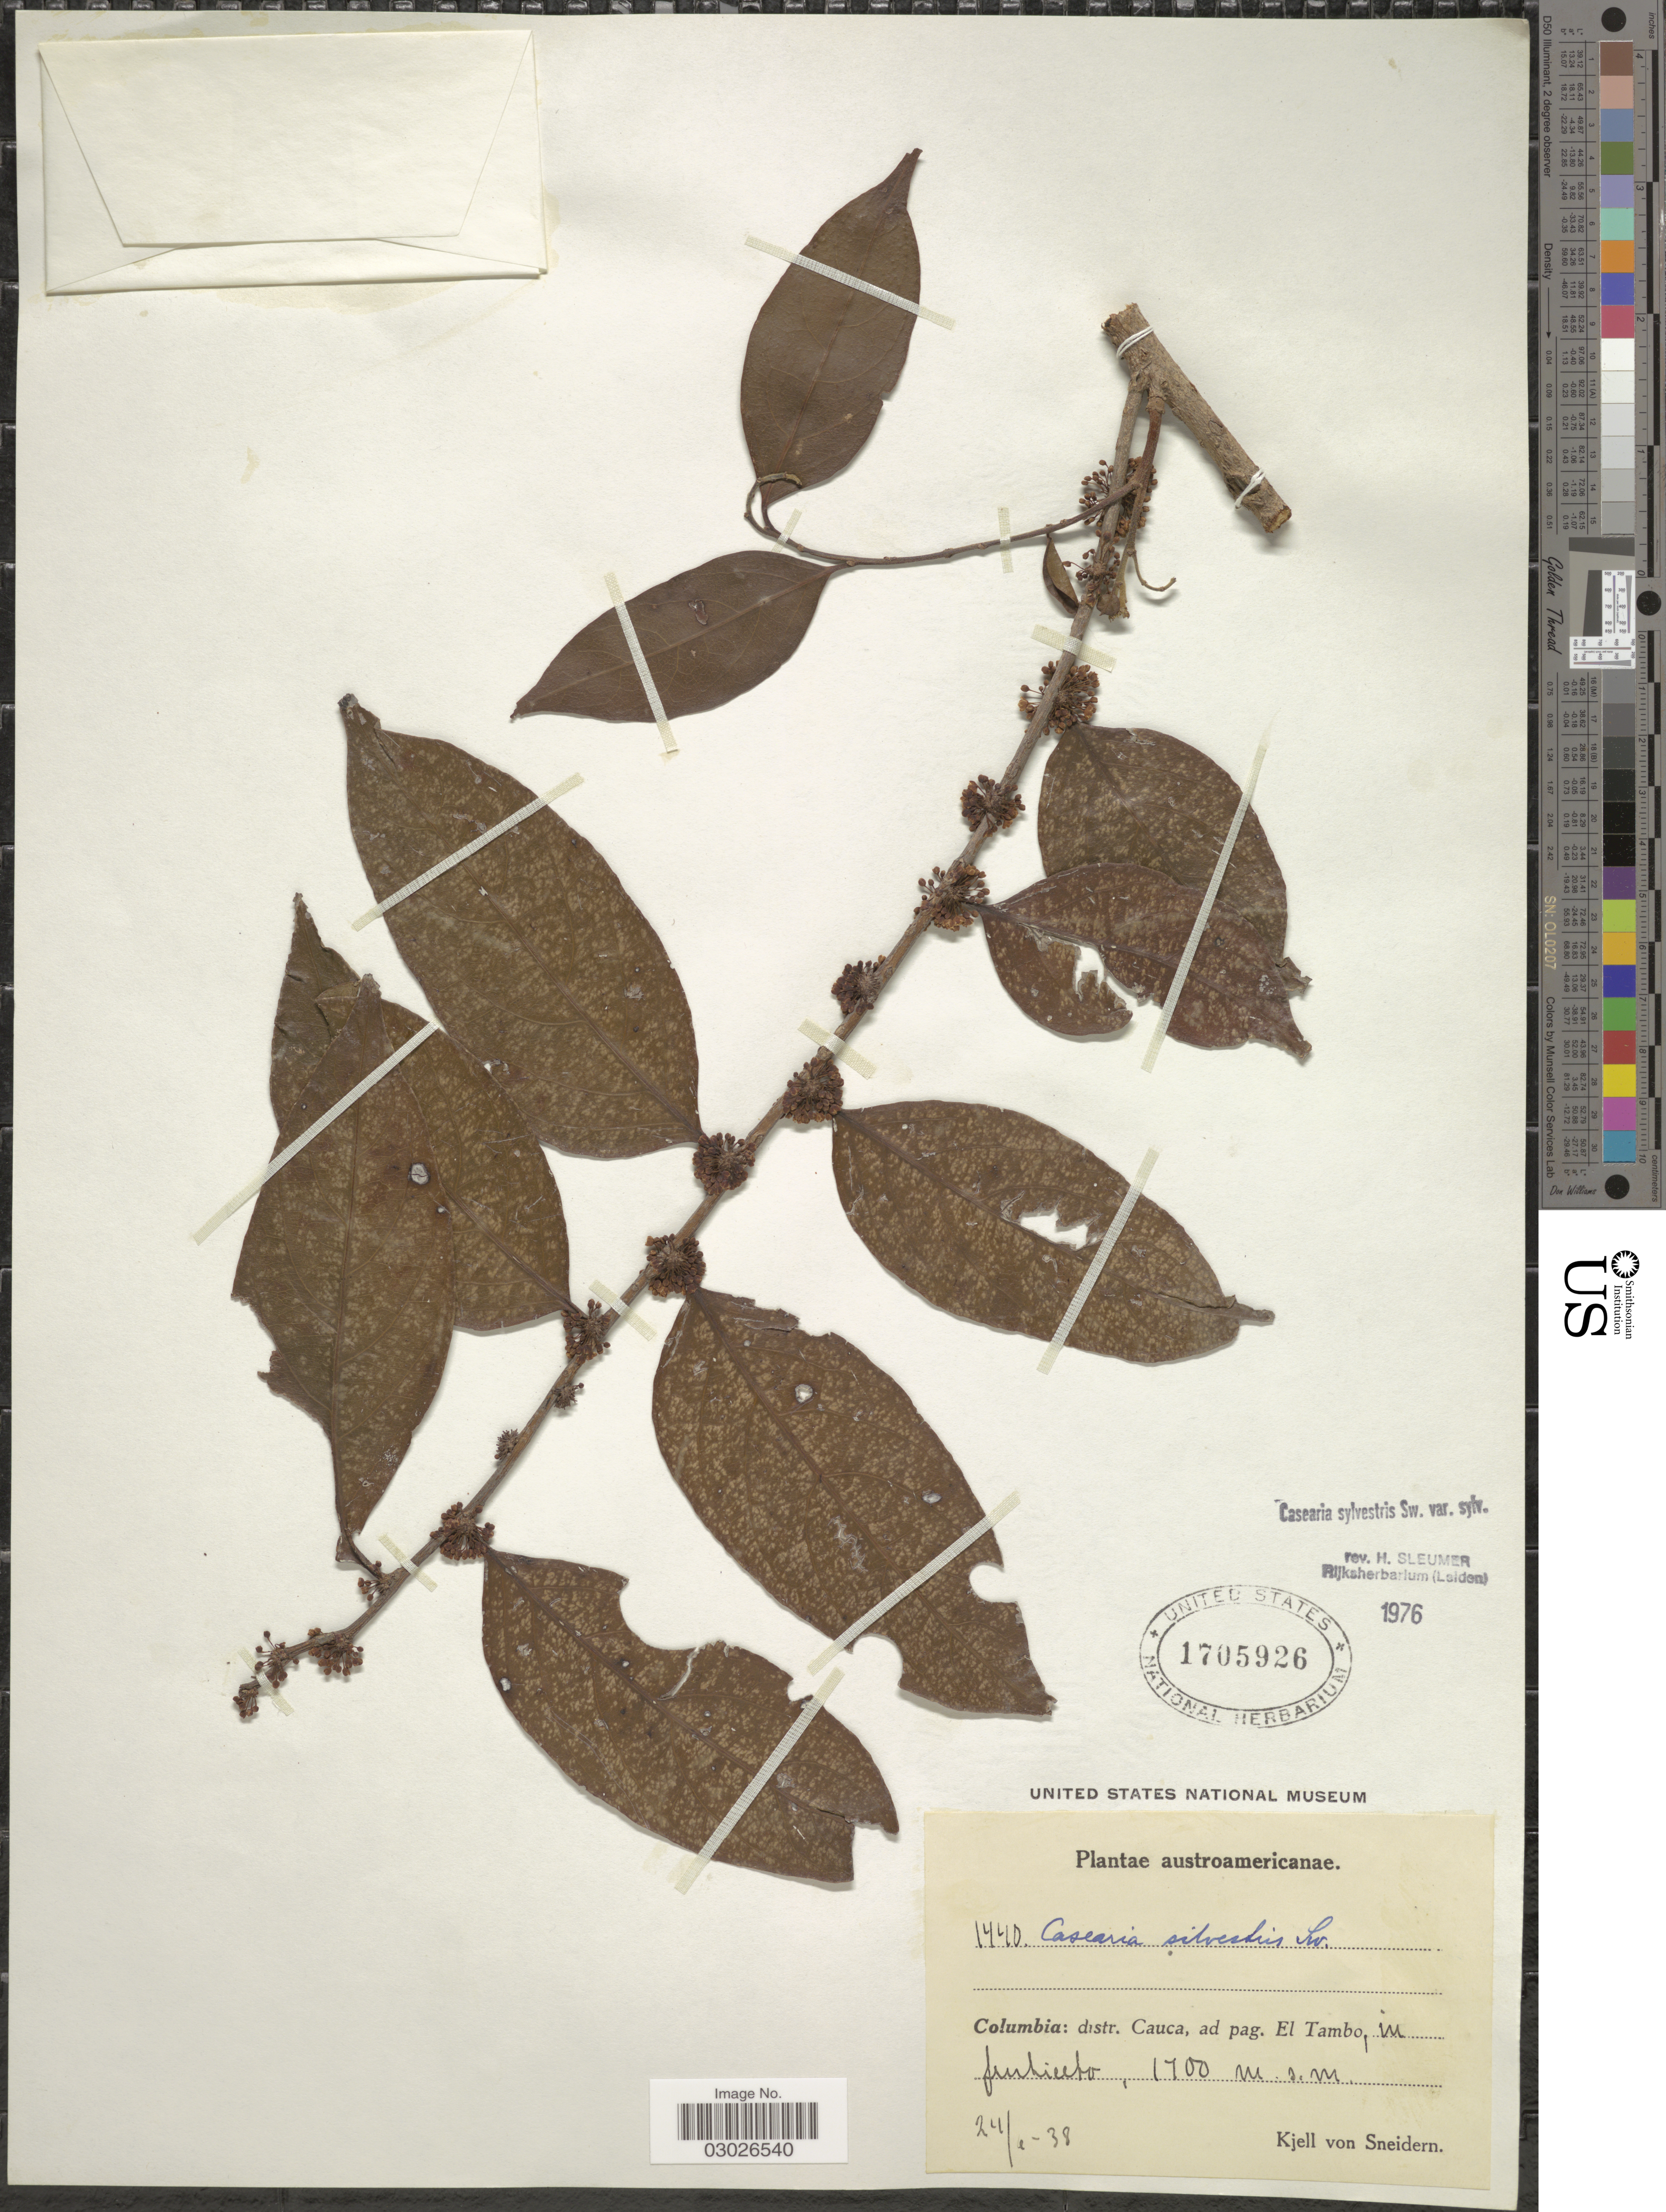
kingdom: Plantae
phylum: Tracheophyta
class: Magnoliopsida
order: Malpighiales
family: Salicaceae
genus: Casearia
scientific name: Casearia sylvestris var. sylvestris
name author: Sw.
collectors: K. von Sneidern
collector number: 1440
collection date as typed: Transcribed d/m/y: 24/4/38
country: Colombia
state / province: Cauca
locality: Distr. Cauca, ad pag. El Tambo.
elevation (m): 1700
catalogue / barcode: US 1705926